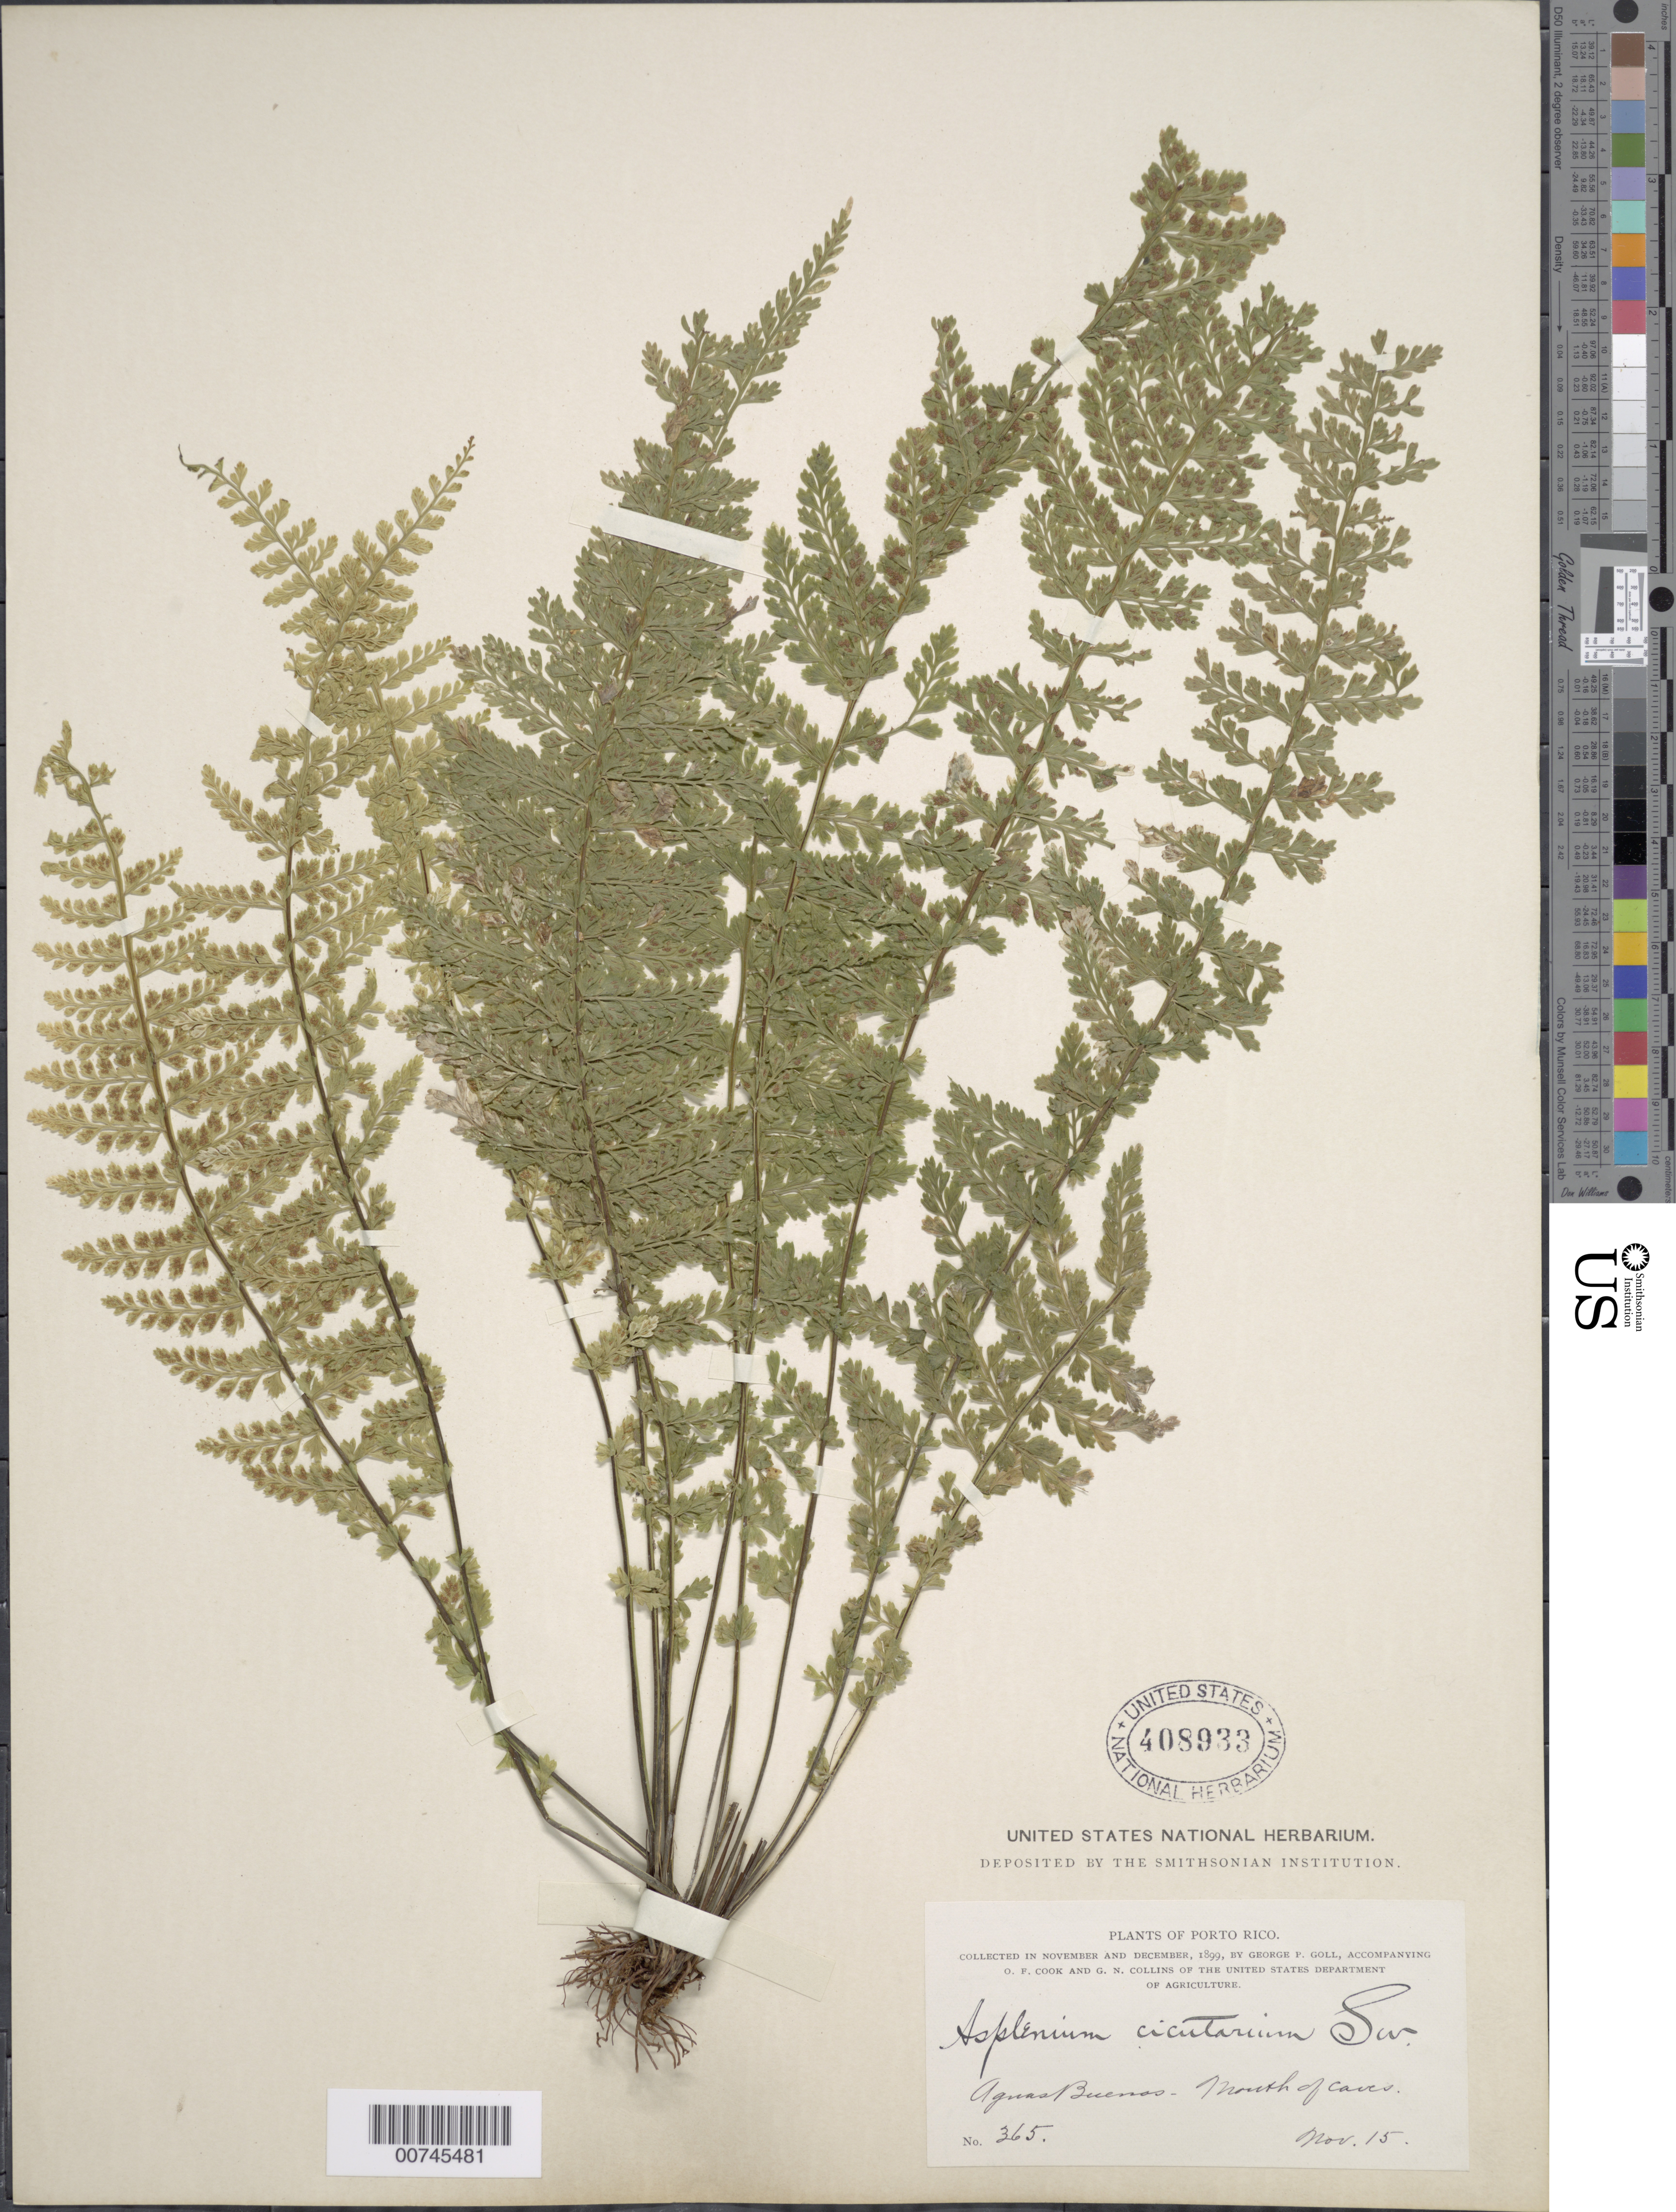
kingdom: Plantae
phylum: Tracheophyta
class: Polypodiopsida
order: Polypodiales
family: Aspleniaceae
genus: Asplenium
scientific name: Asplenium cristatum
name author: Lam.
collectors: G. Goll, O. F. Cook & G. N. Collins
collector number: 365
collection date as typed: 15 Nov 1899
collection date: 1899-11-15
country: Puerto Rico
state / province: Agua Buenas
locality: Aguas Buenas. Mouth of Caves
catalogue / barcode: US 408933